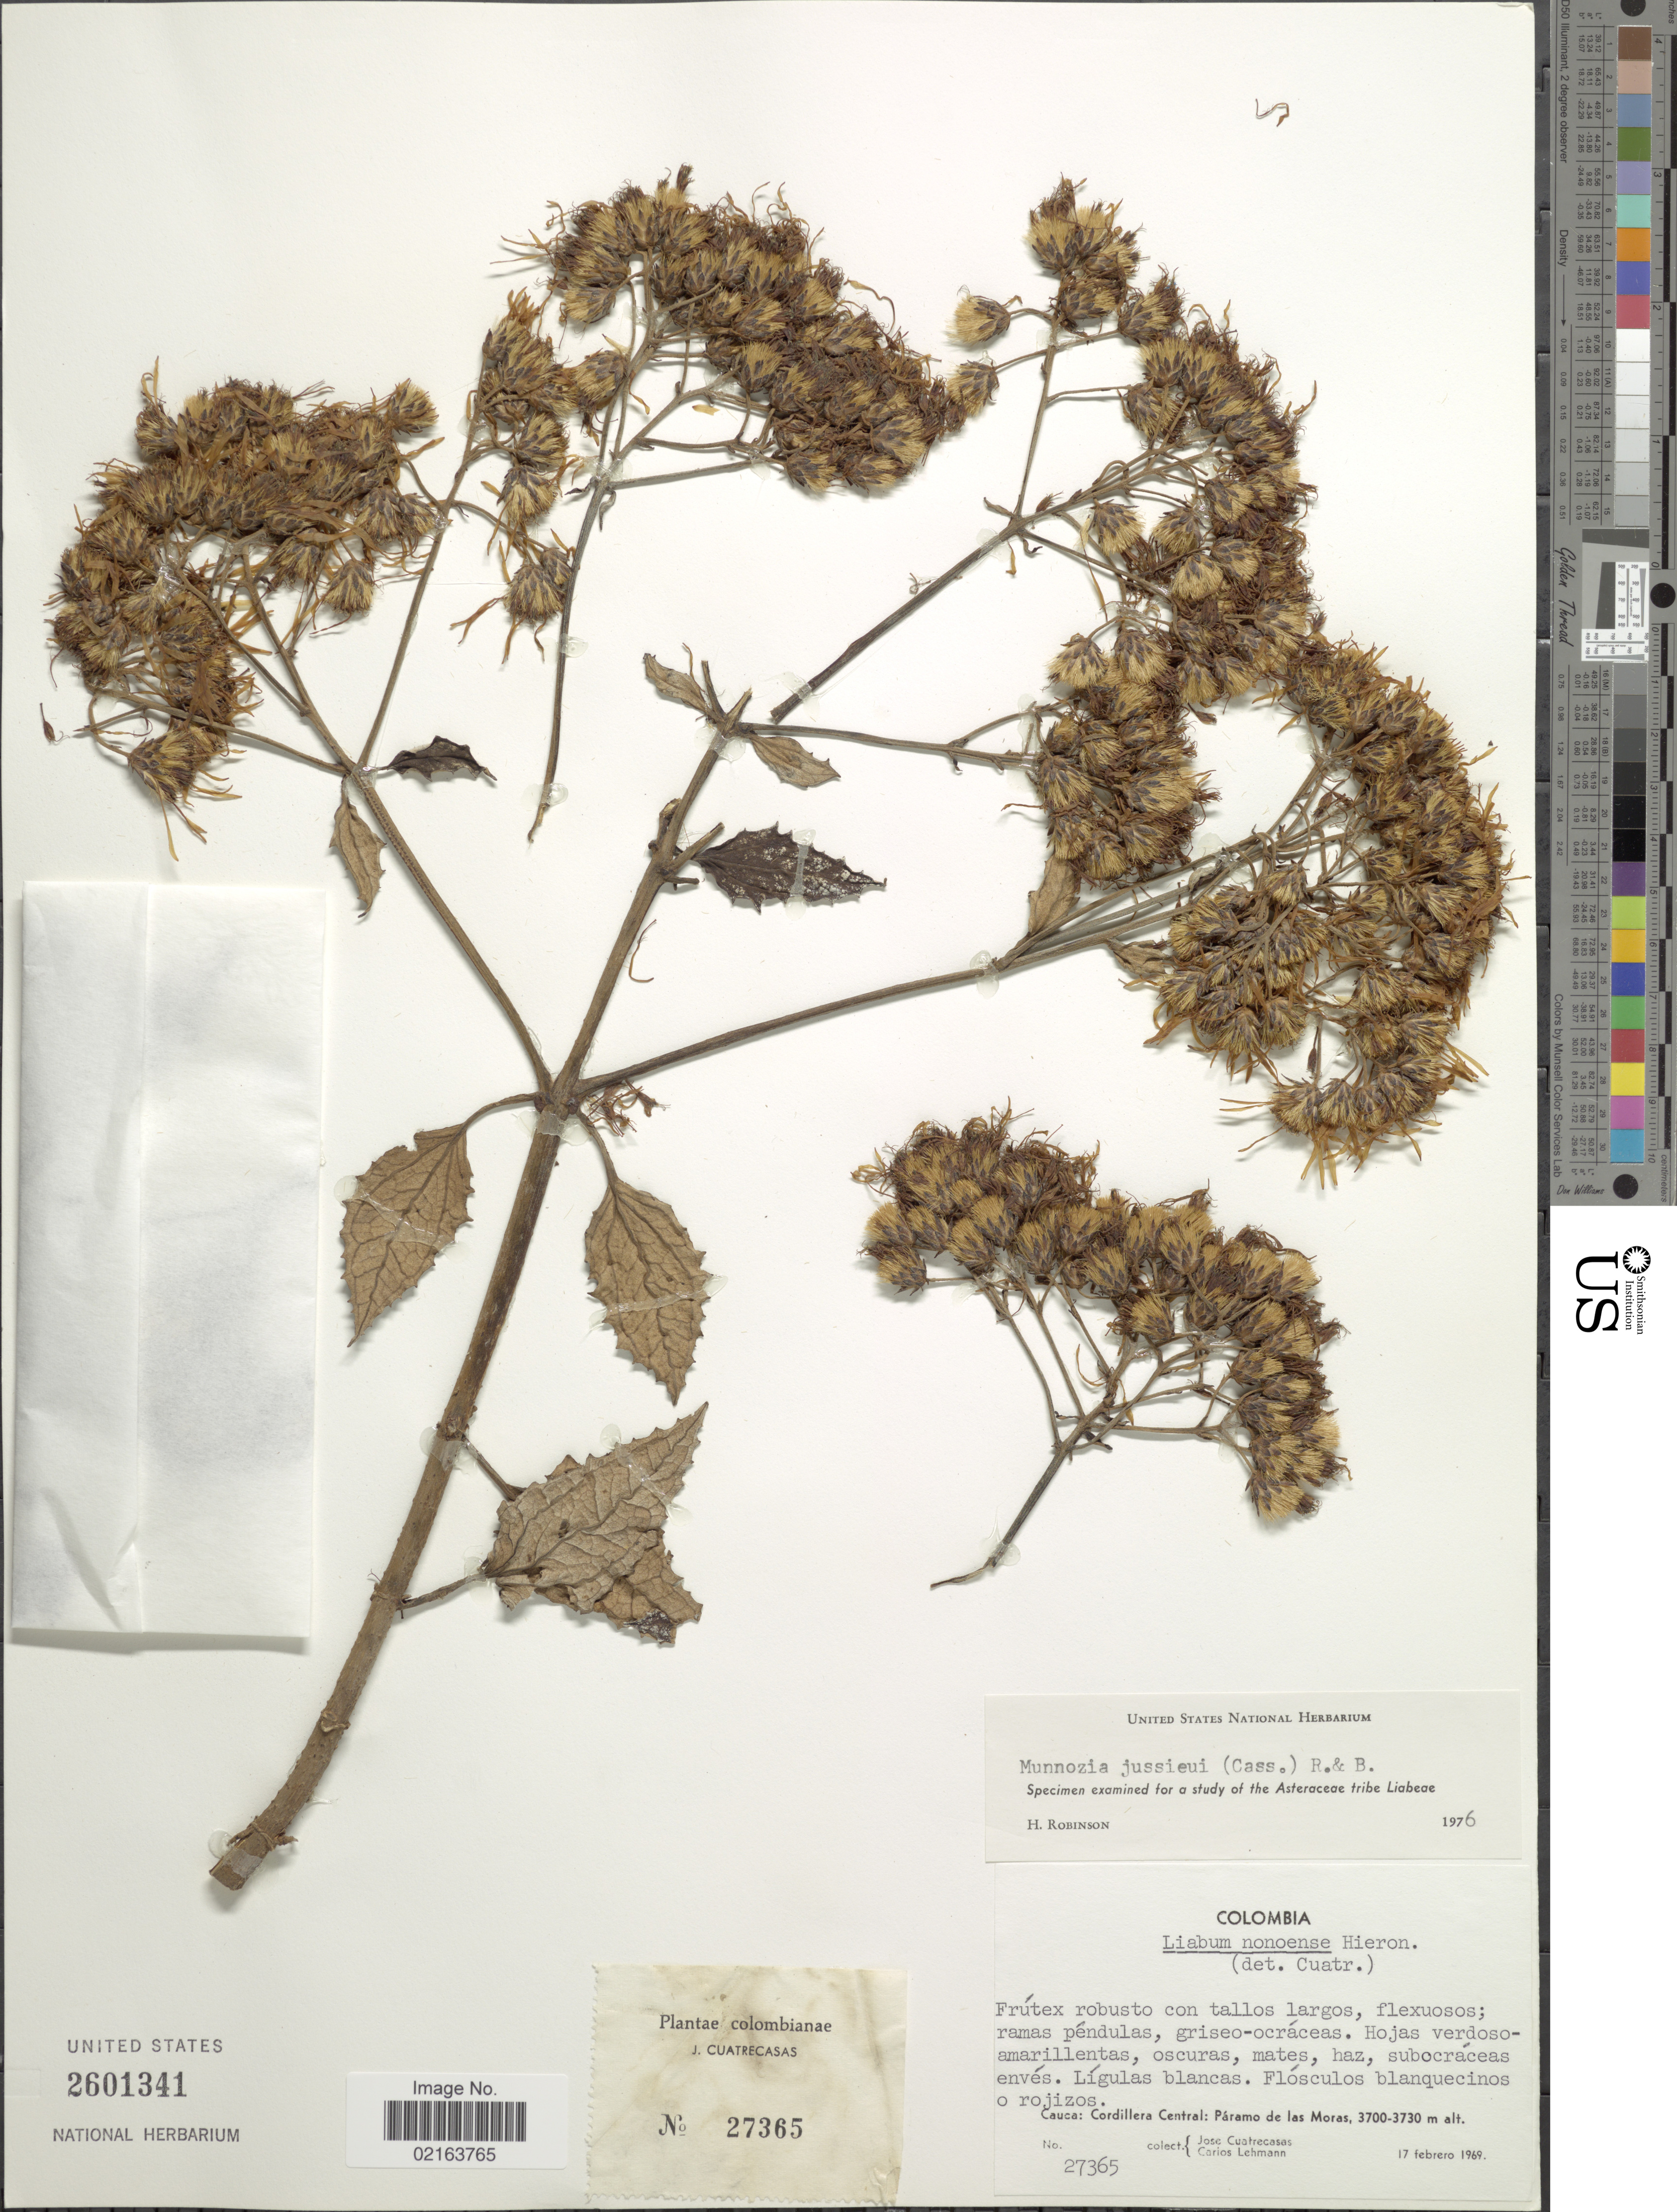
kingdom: Plantae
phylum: Tracheophyta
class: Magnoliopsida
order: Asterales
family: Asteraceae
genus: Munnozia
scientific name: Munnozia jussieui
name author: (Cass.) H. Rob. & Brettell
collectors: J. Cuatrecasas & C. Lehmann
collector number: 27365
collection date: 1969-02-17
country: Colombia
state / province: Cauca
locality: Cauca: Cordillera Central: Paramo de las Moras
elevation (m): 3700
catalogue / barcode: US 2601341